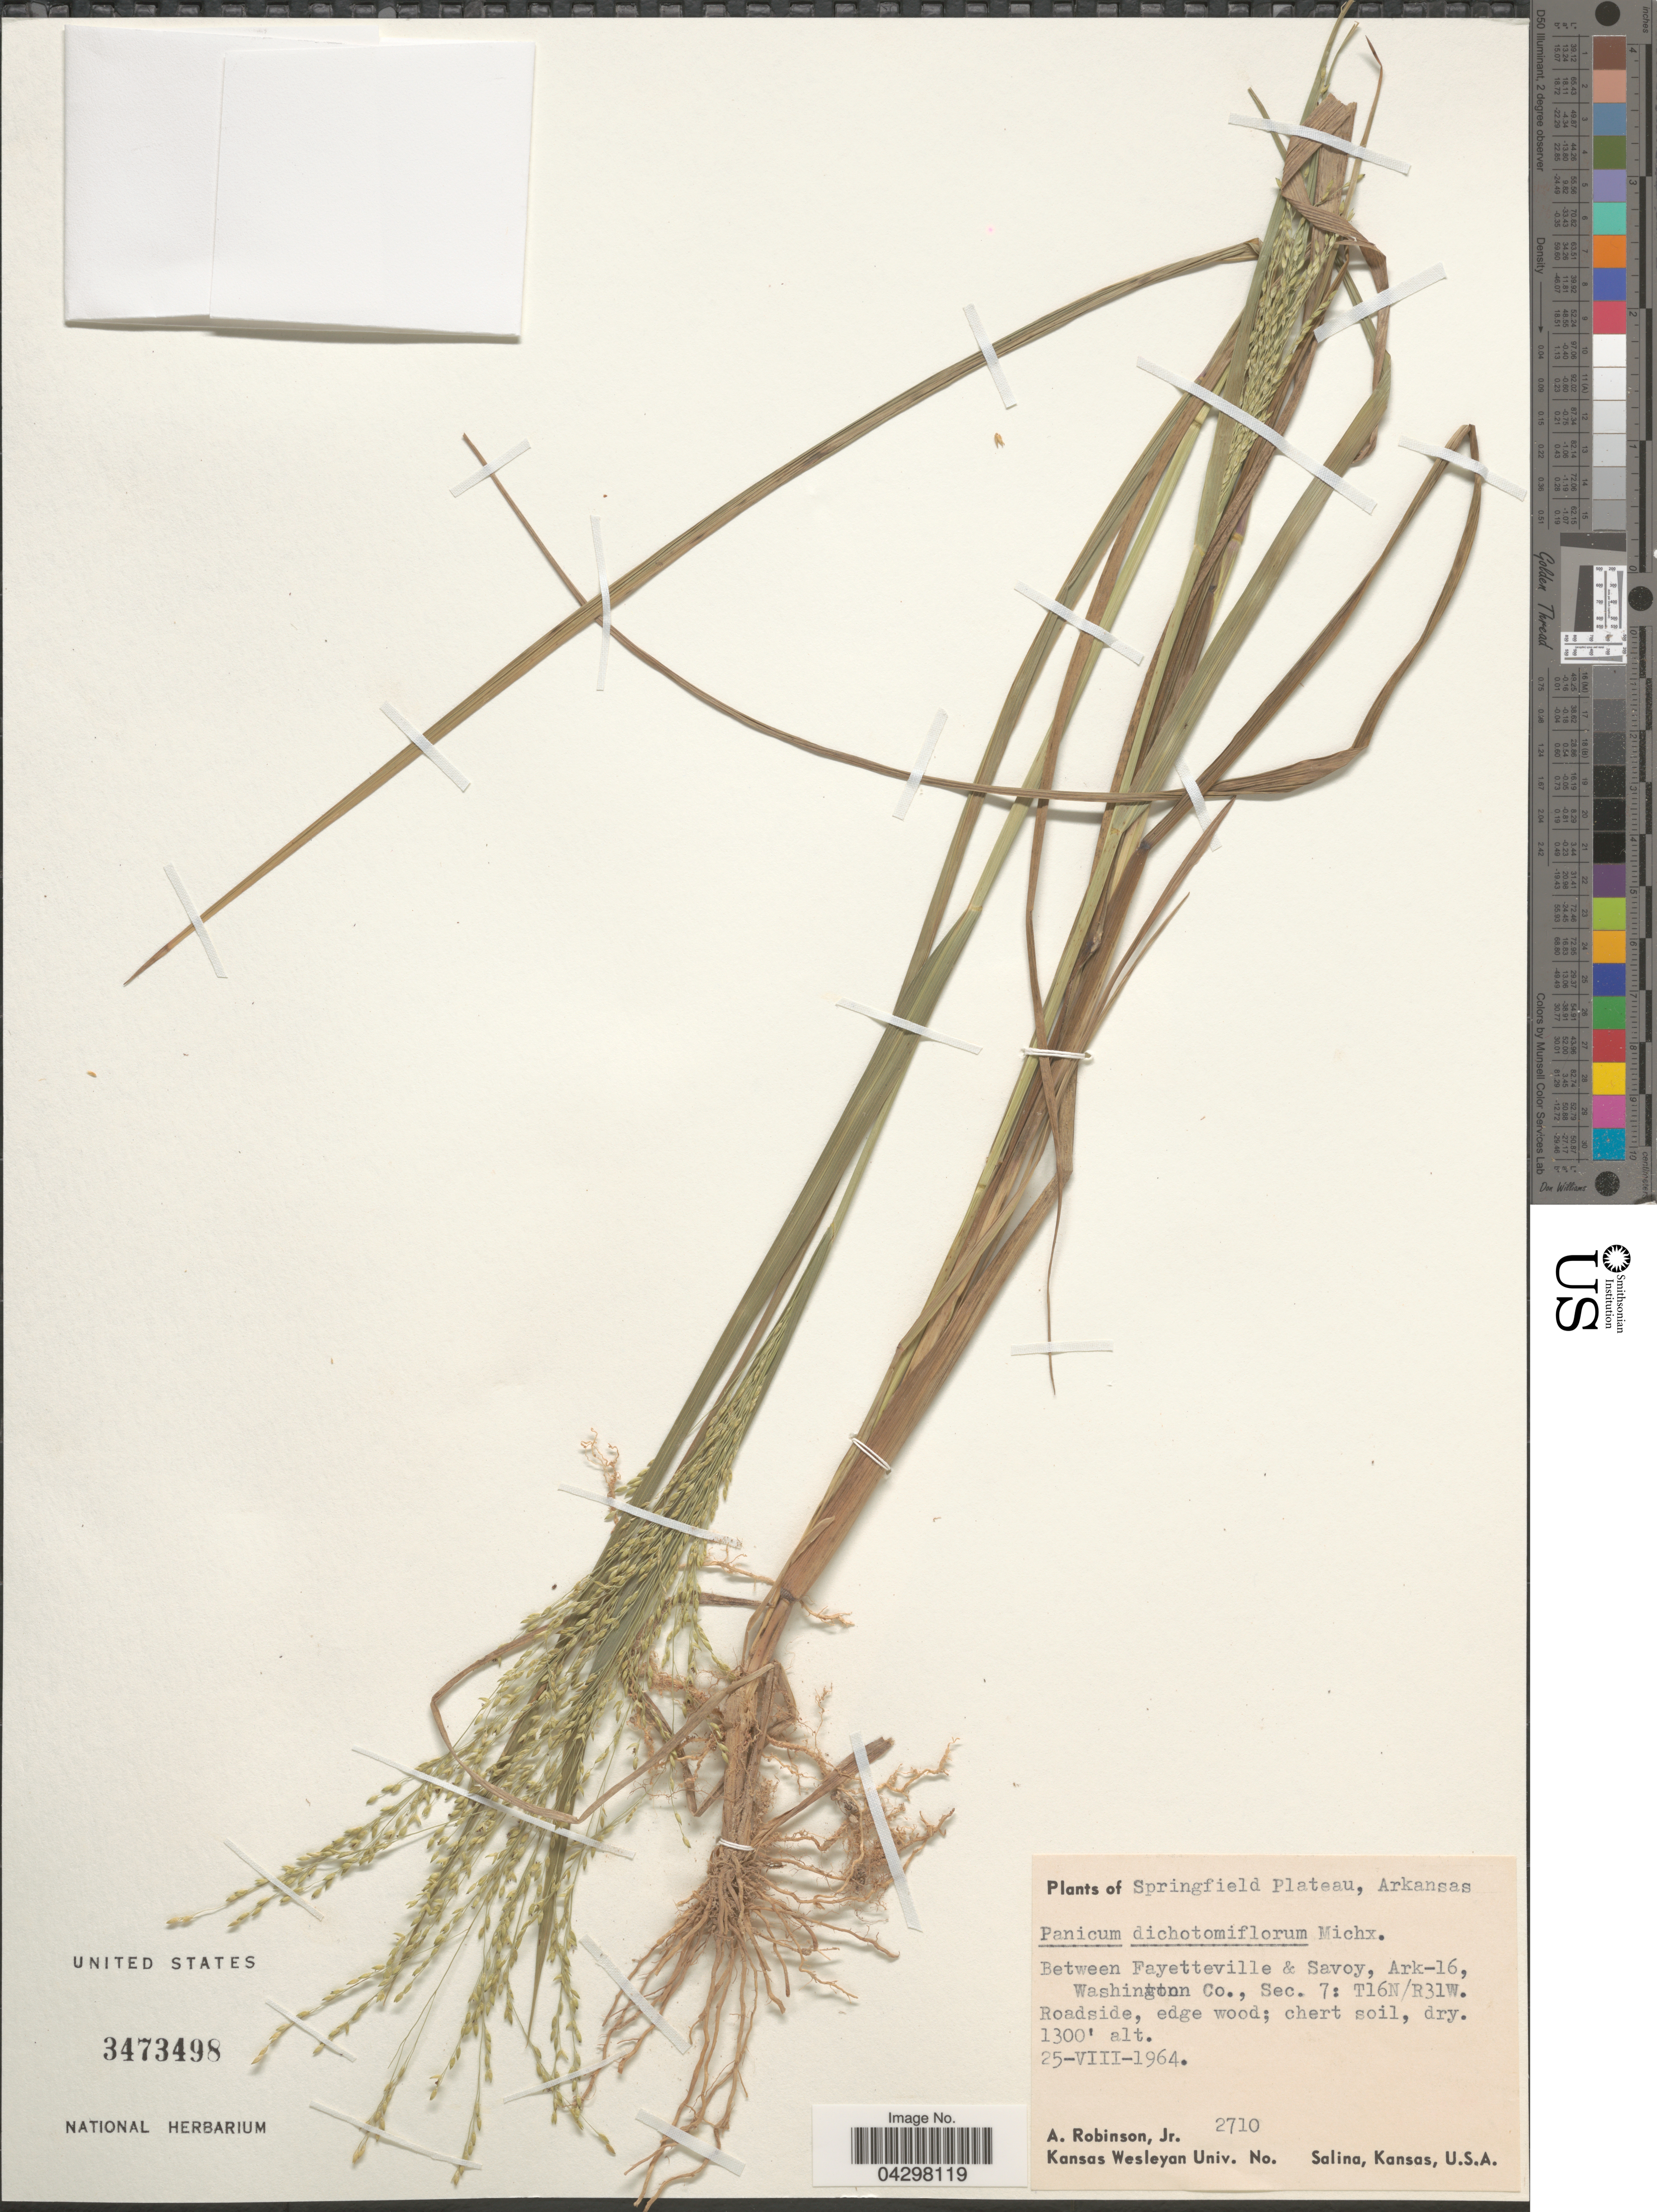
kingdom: Plantae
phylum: Tracheophyta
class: Liliopsida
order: Poales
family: Poaceae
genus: Panicum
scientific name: Panicum dichotomiflorum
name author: Michx.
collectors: A. Robinson Jr.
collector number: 2710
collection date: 1964-08-25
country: United States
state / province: Arkansas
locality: Springfield Plateau. Between Fayetteville & Savoy, Ark-16, Washington Co., Sec. 7; T16N/R31W.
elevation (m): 396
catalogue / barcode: US 3473498